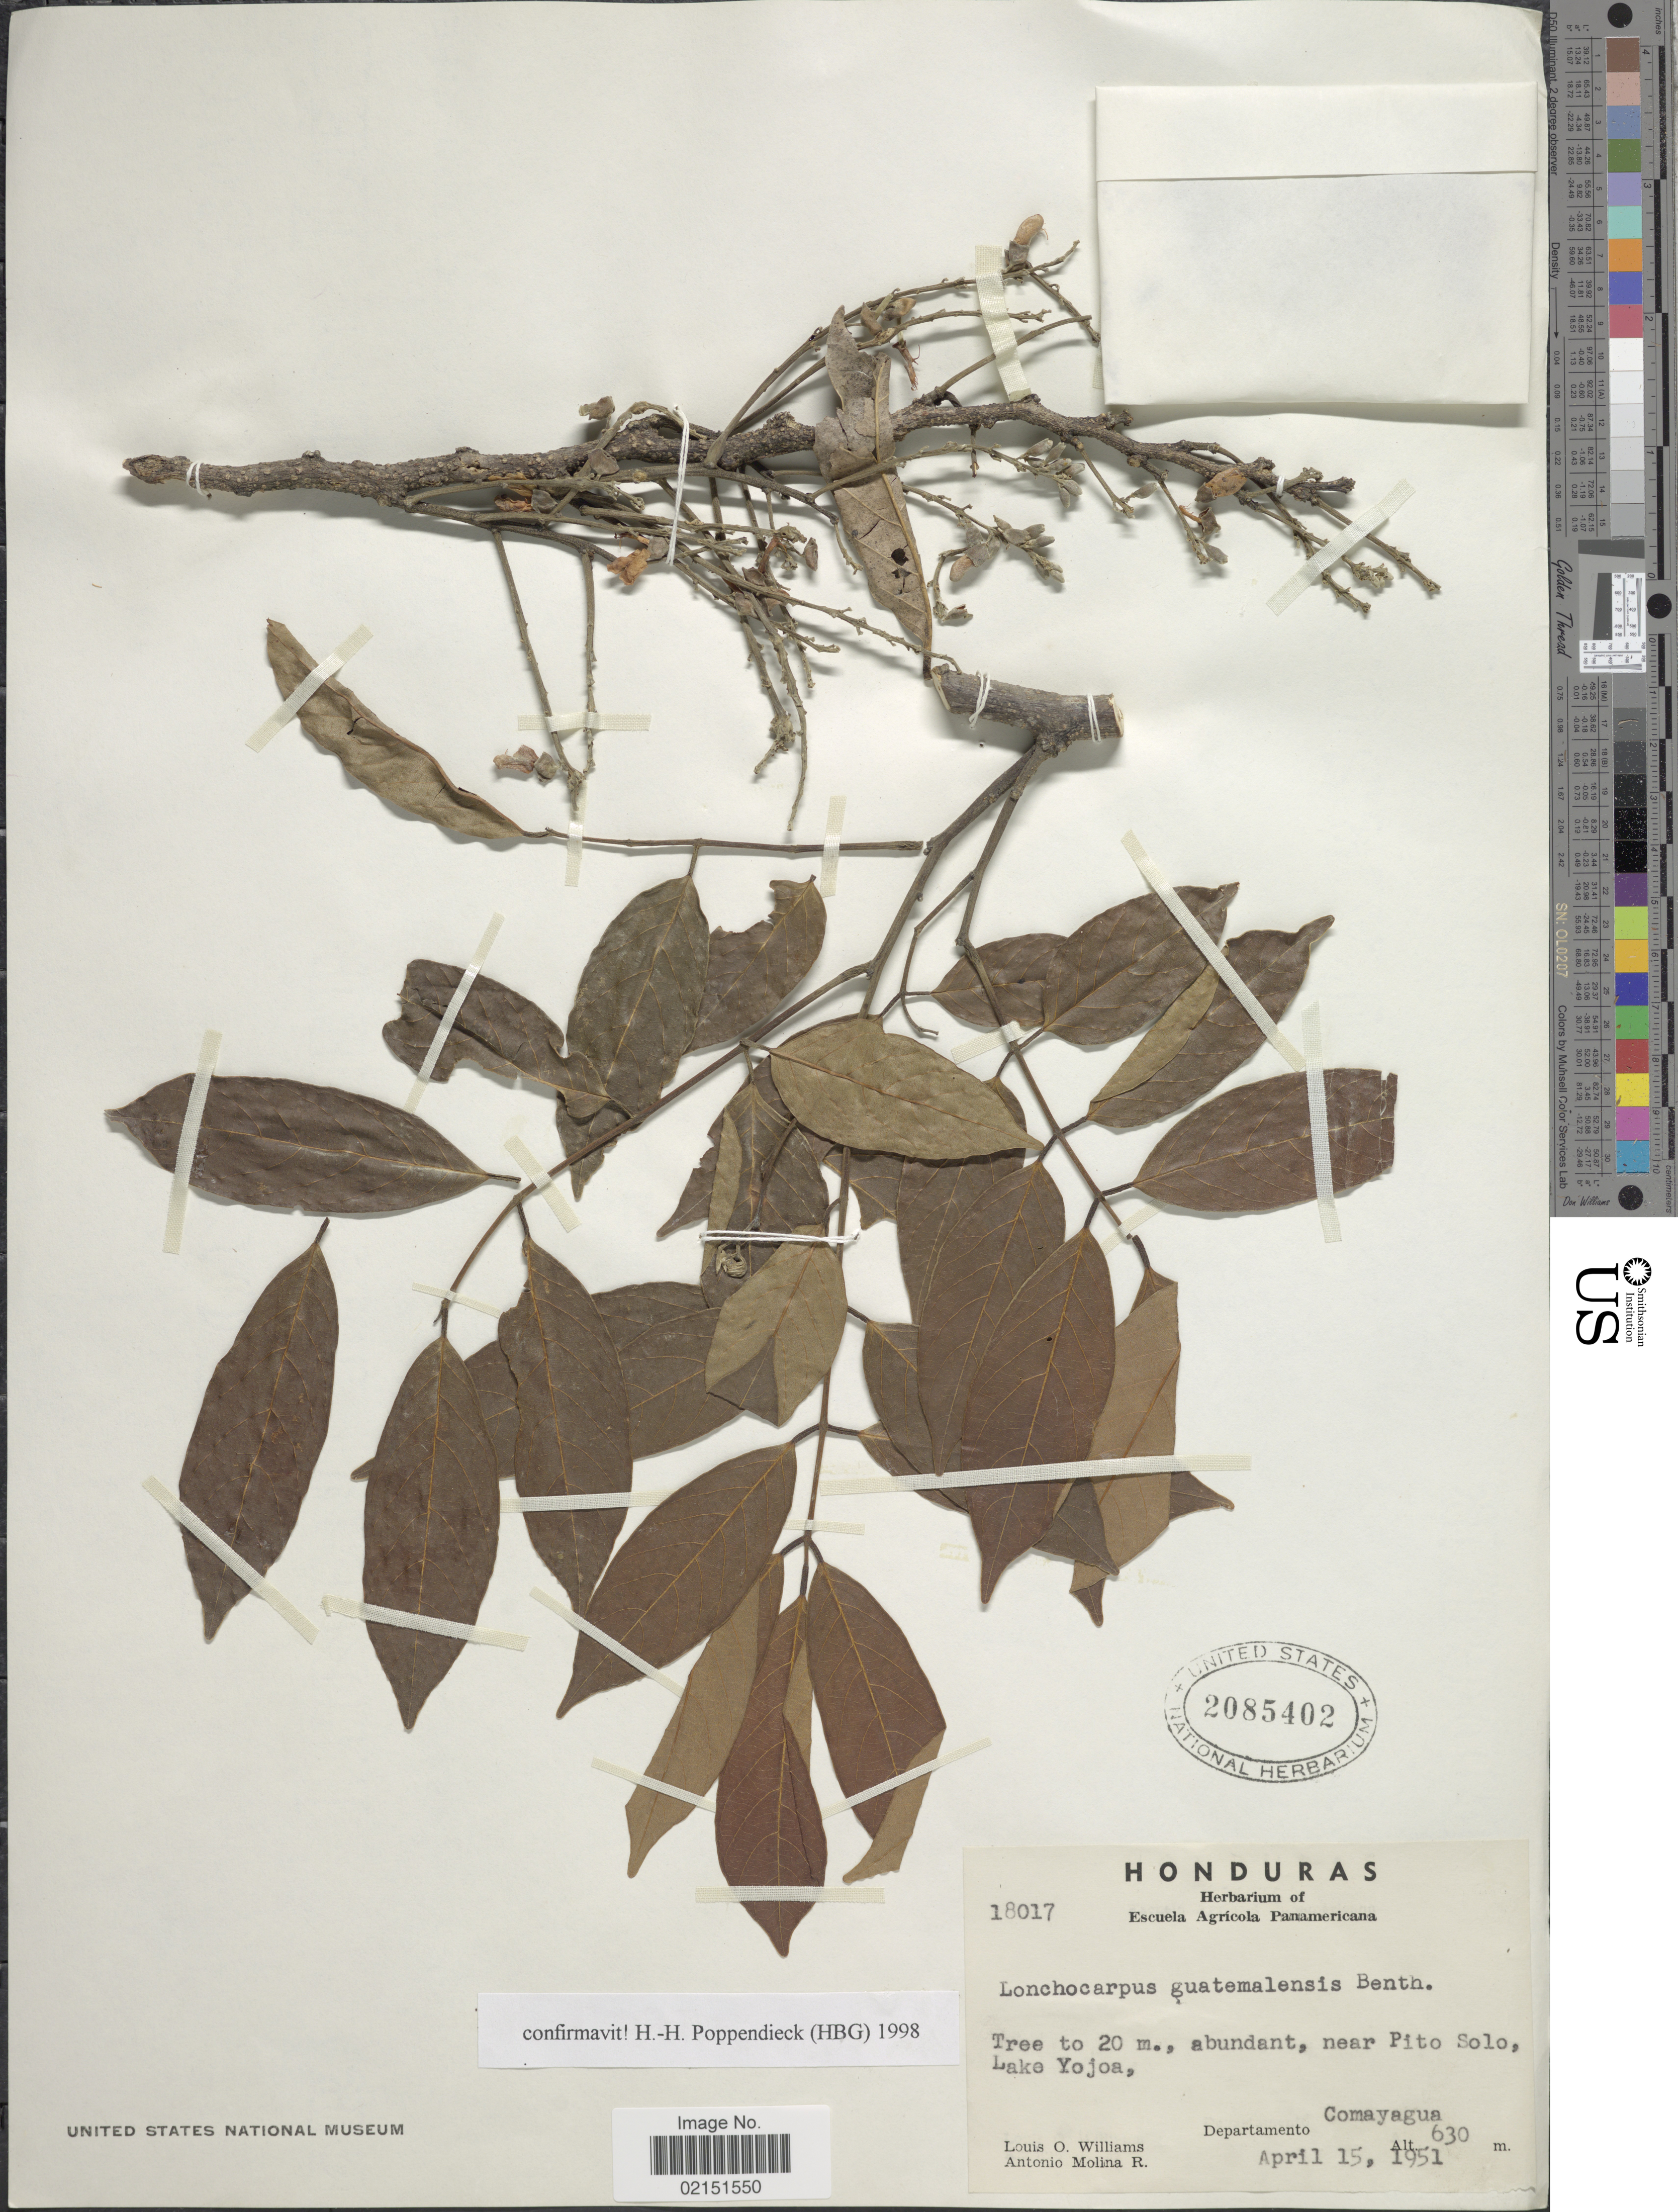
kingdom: Plantae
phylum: Tracheophyta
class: Magnoliopsida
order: Fabales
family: Fabaceae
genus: Lonchocarpus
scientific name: Lonchocarpus guatemalensis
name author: Benth.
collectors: L. O. Williams & A. Molina R.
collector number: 18017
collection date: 1951-04-15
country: Honduras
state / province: Comayagua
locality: Near Pito Solo, Lake Yojoa, Departamento Comayagua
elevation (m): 630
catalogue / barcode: US 2085402